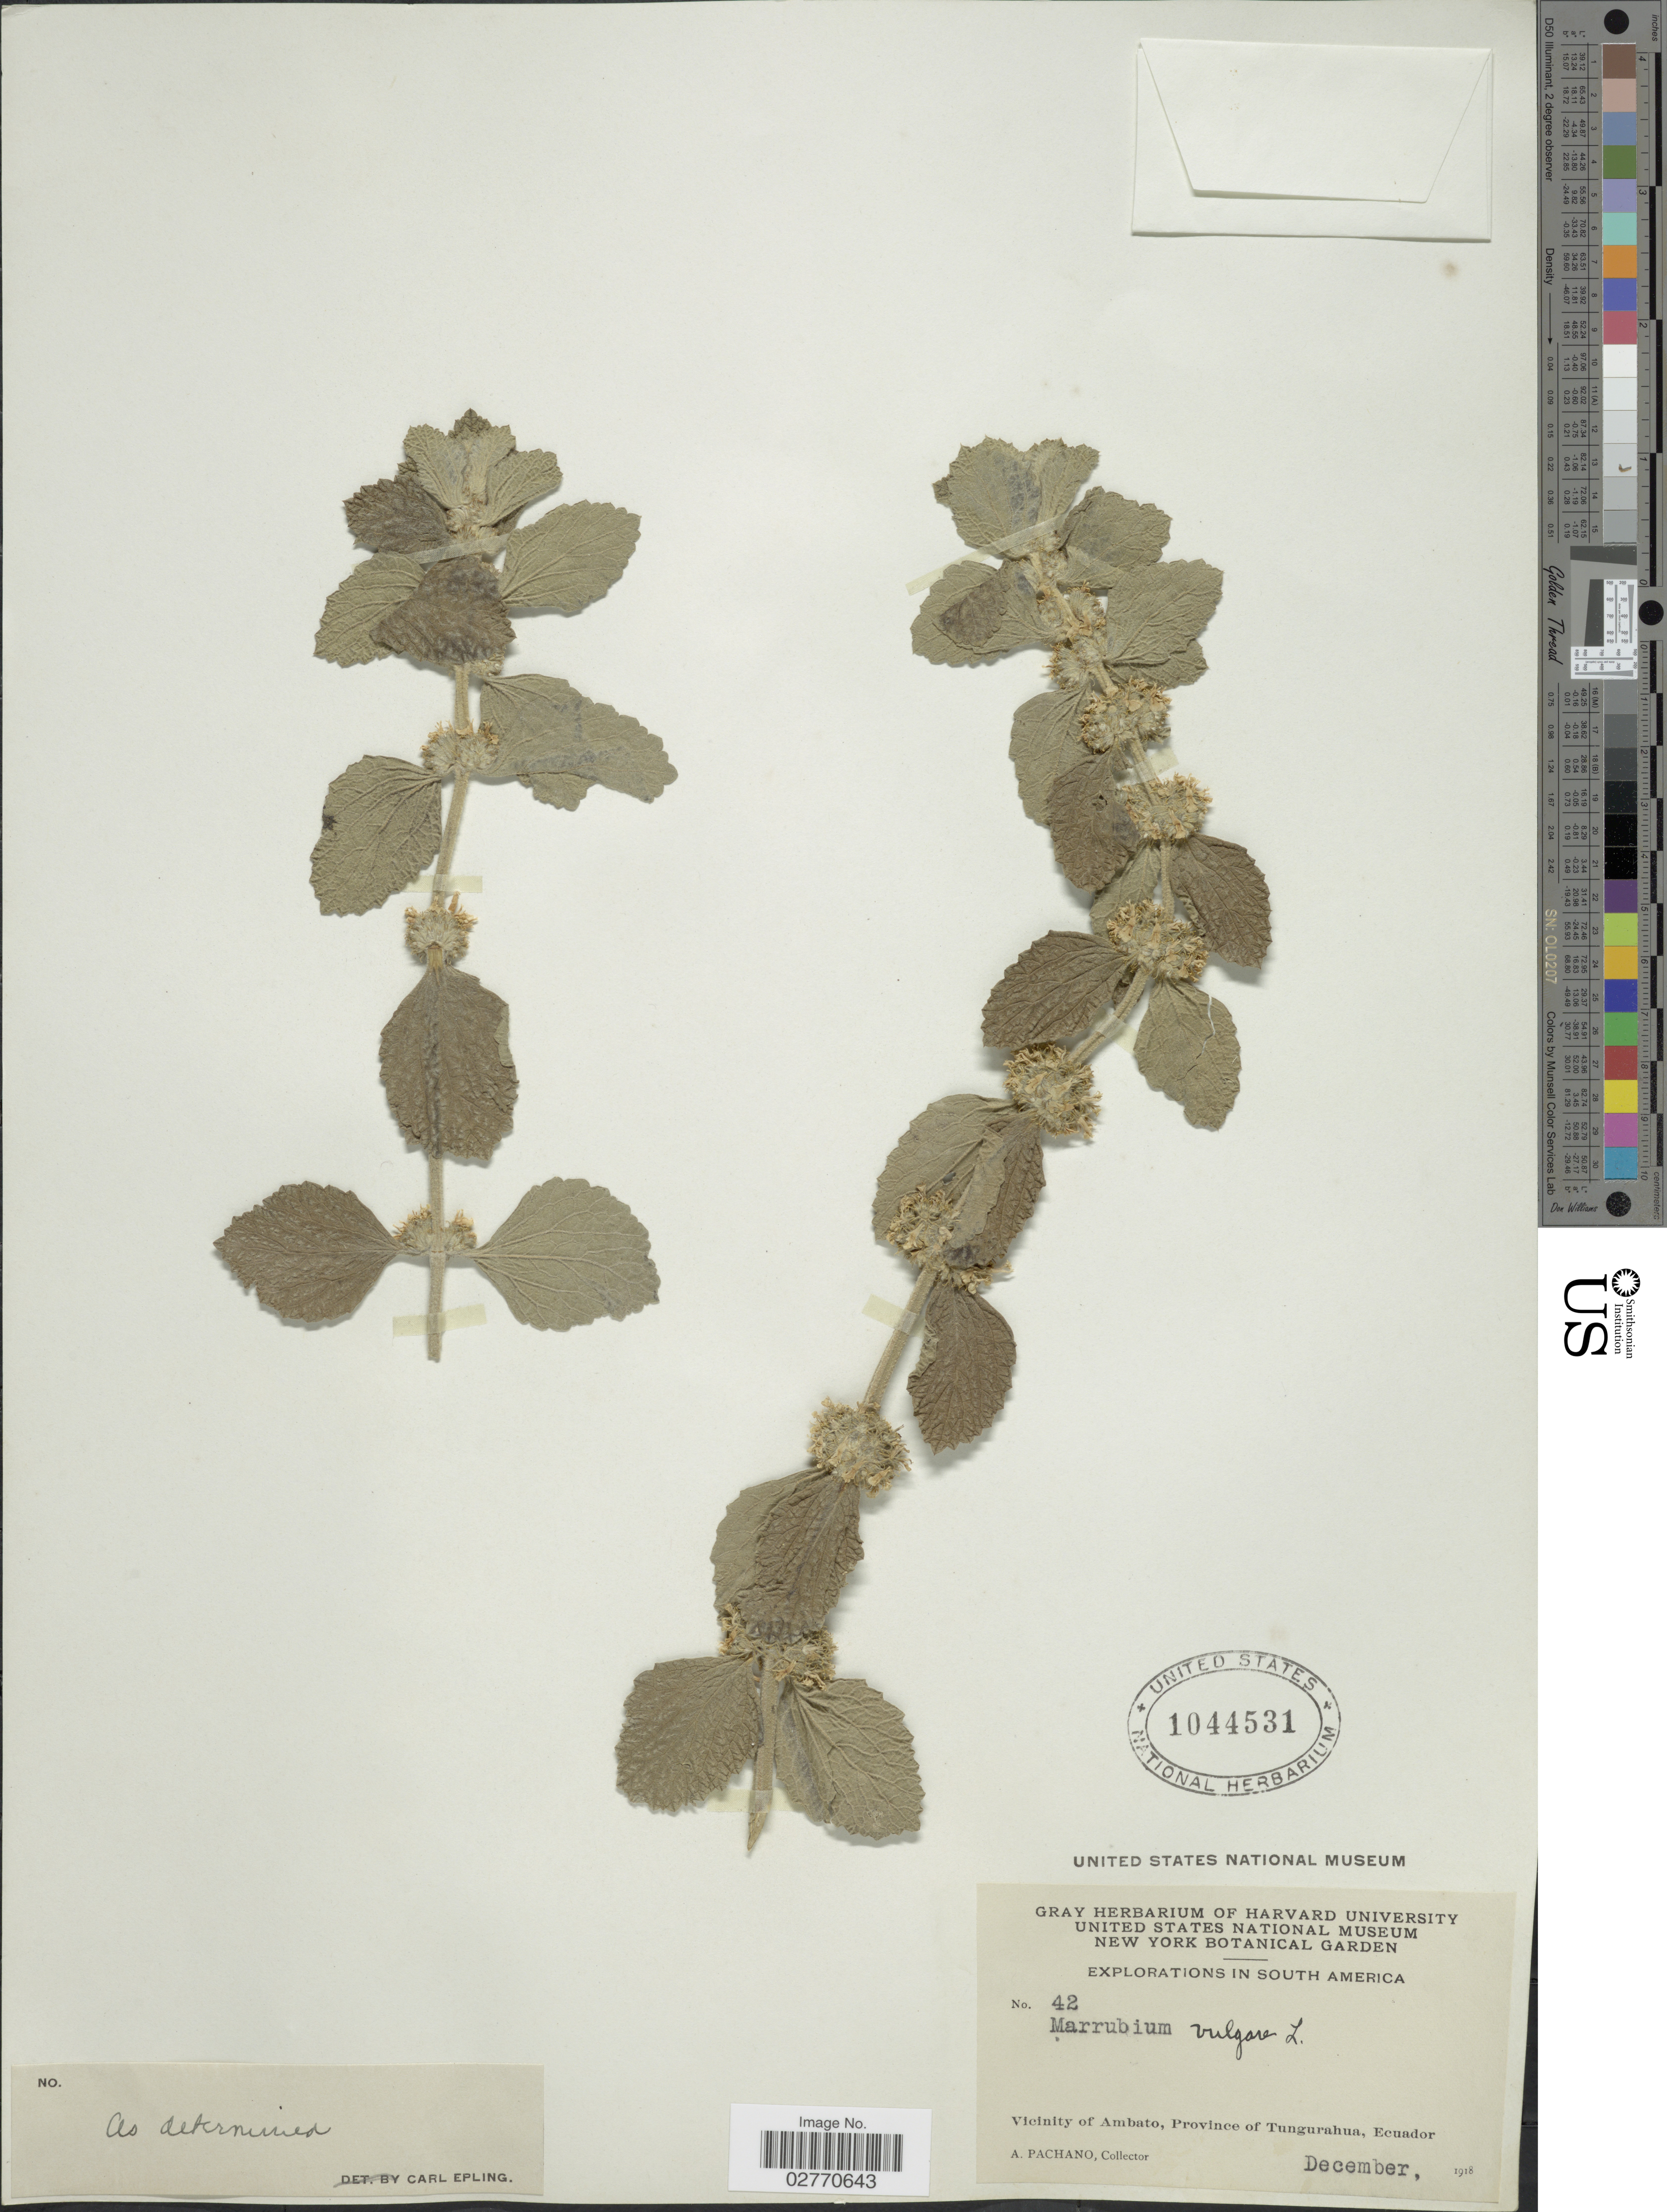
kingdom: Plantae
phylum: Tracheophyta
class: Magnoliopsida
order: Lamiales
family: Lamiaceae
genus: Marrubium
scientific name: Marrubium vulgare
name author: L.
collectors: A. Pachano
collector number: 42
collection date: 1918-12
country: Ecuador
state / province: Tungurahua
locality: Vicinity of Ambato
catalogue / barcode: US 1044531